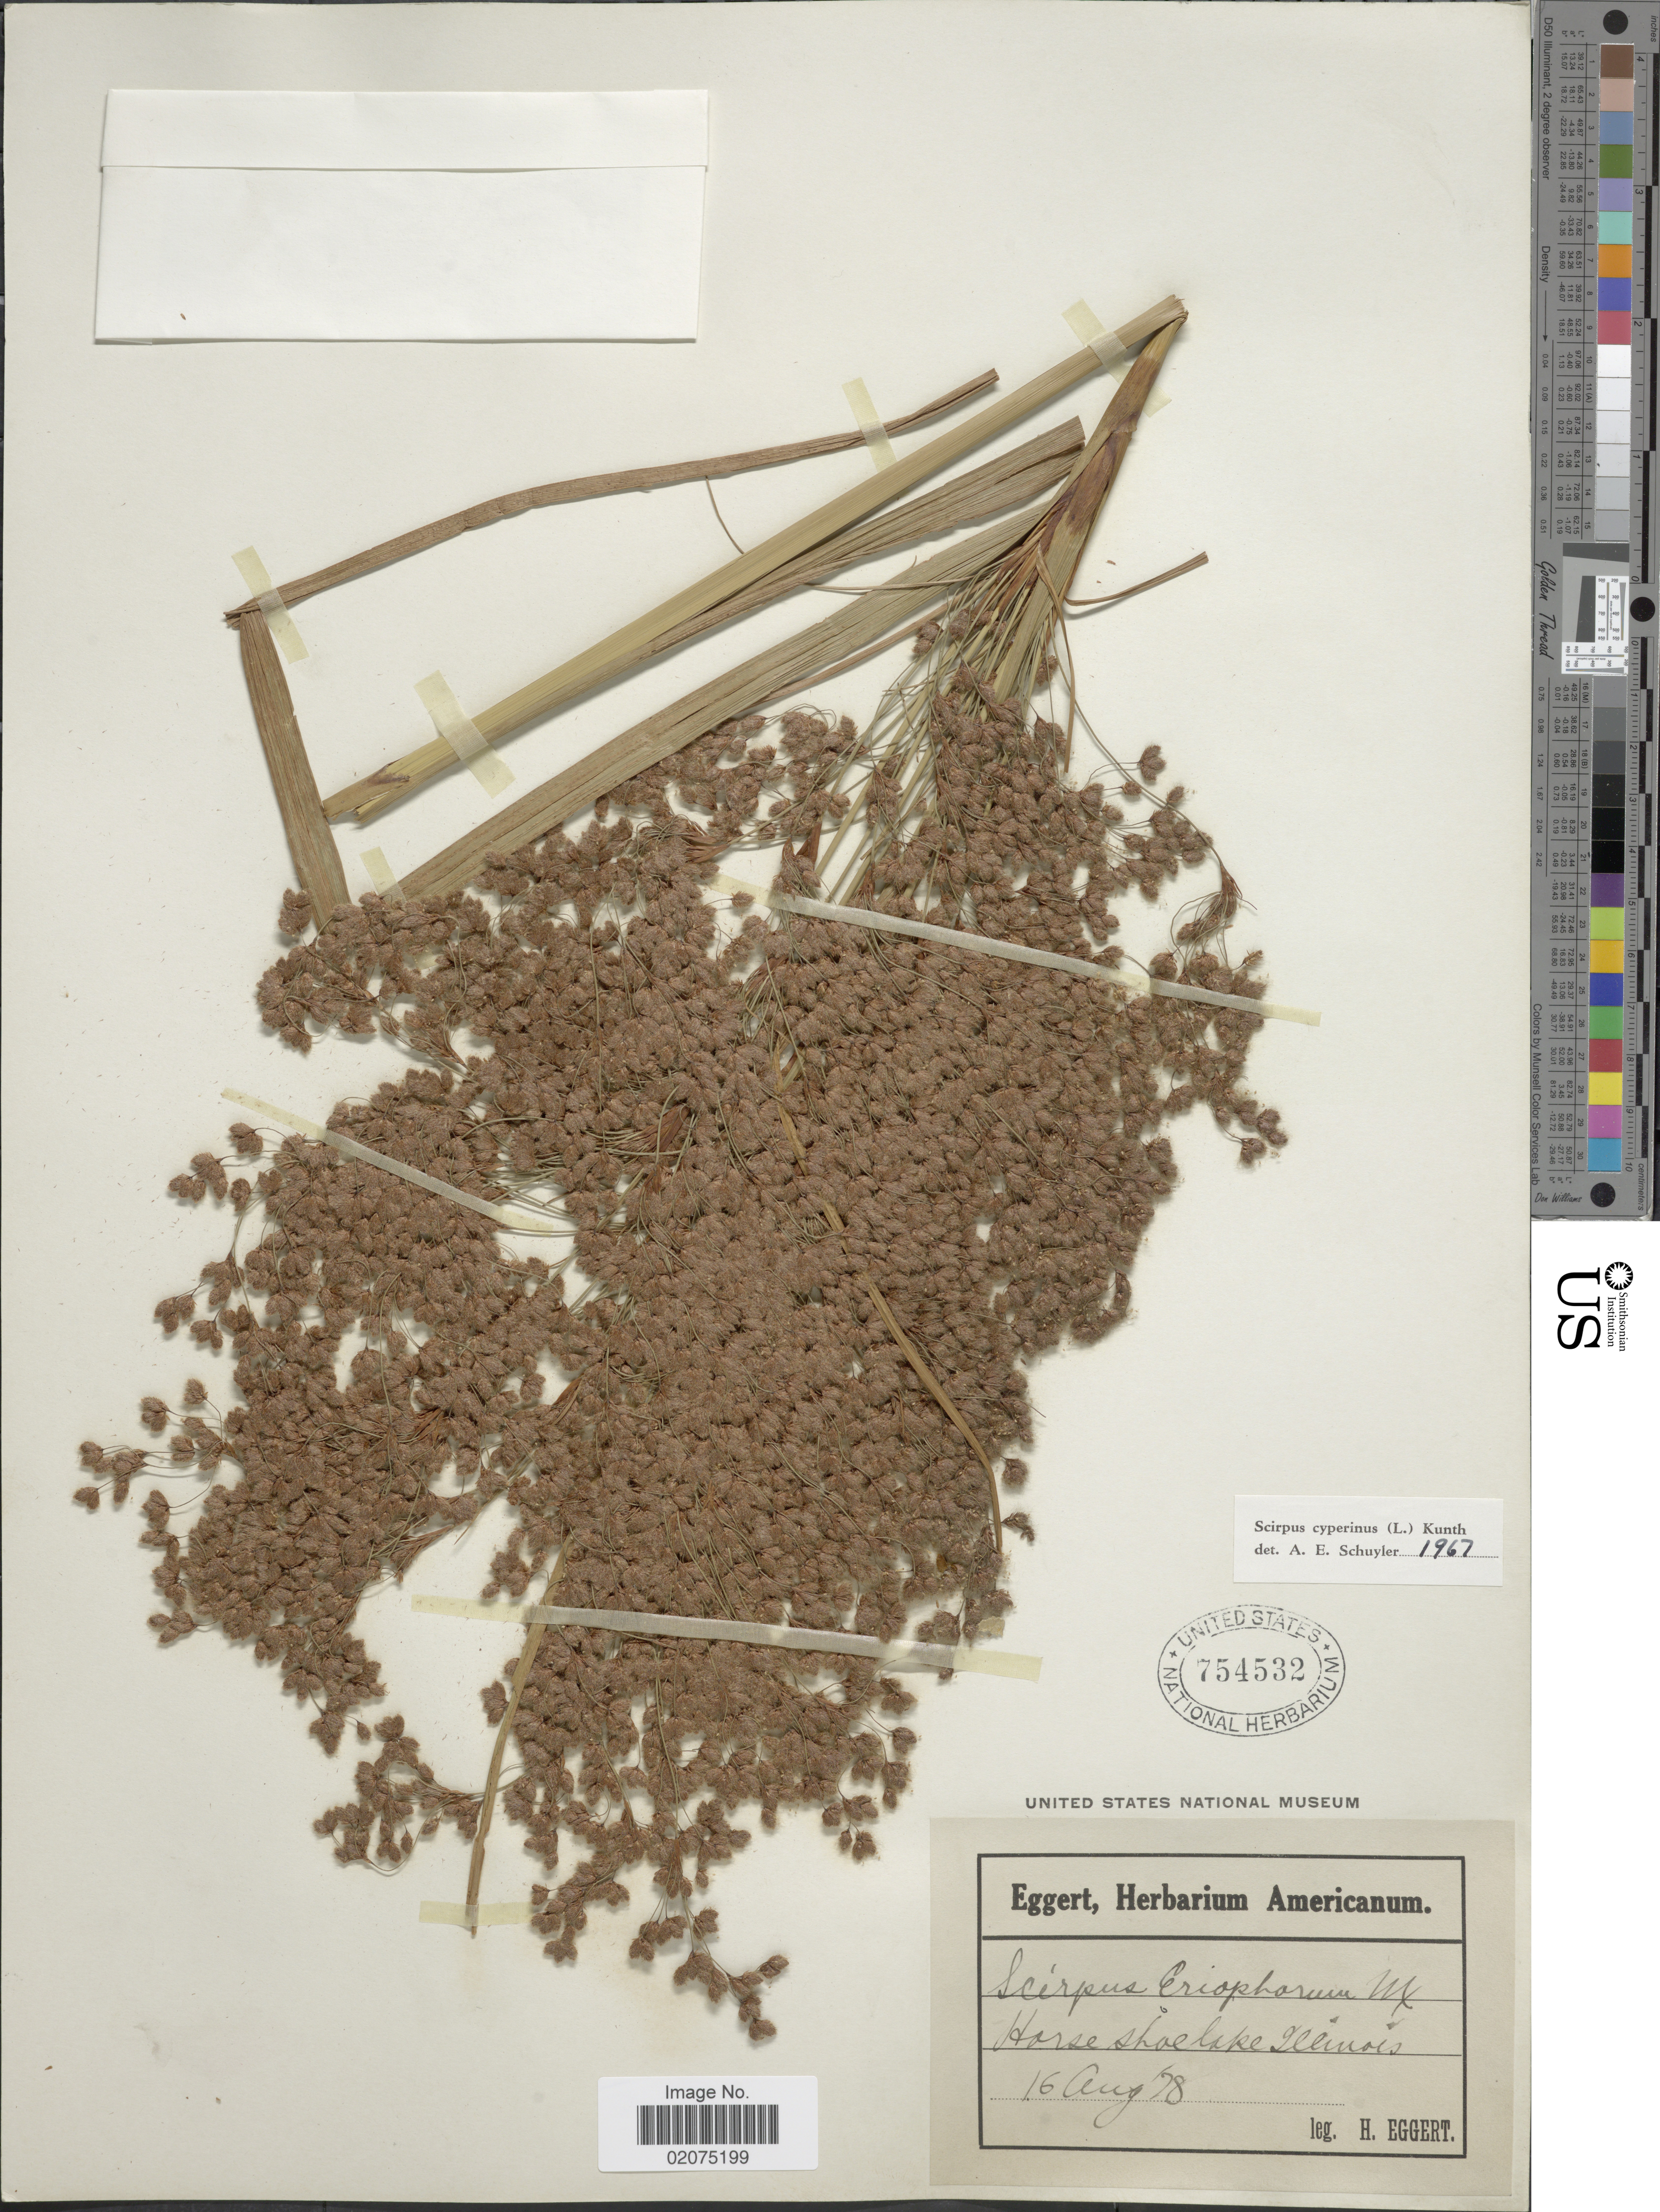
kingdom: Plantae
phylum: Tracheophyta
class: Liliopsida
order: Poales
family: Cyperaceae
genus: Scirpus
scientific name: Scirpus cyperinus (L.) Kunth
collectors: H. Eggert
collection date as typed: Transcribed d/m/y: 16/8/78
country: United States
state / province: Illinois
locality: Horse Shoelake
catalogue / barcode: US 754532